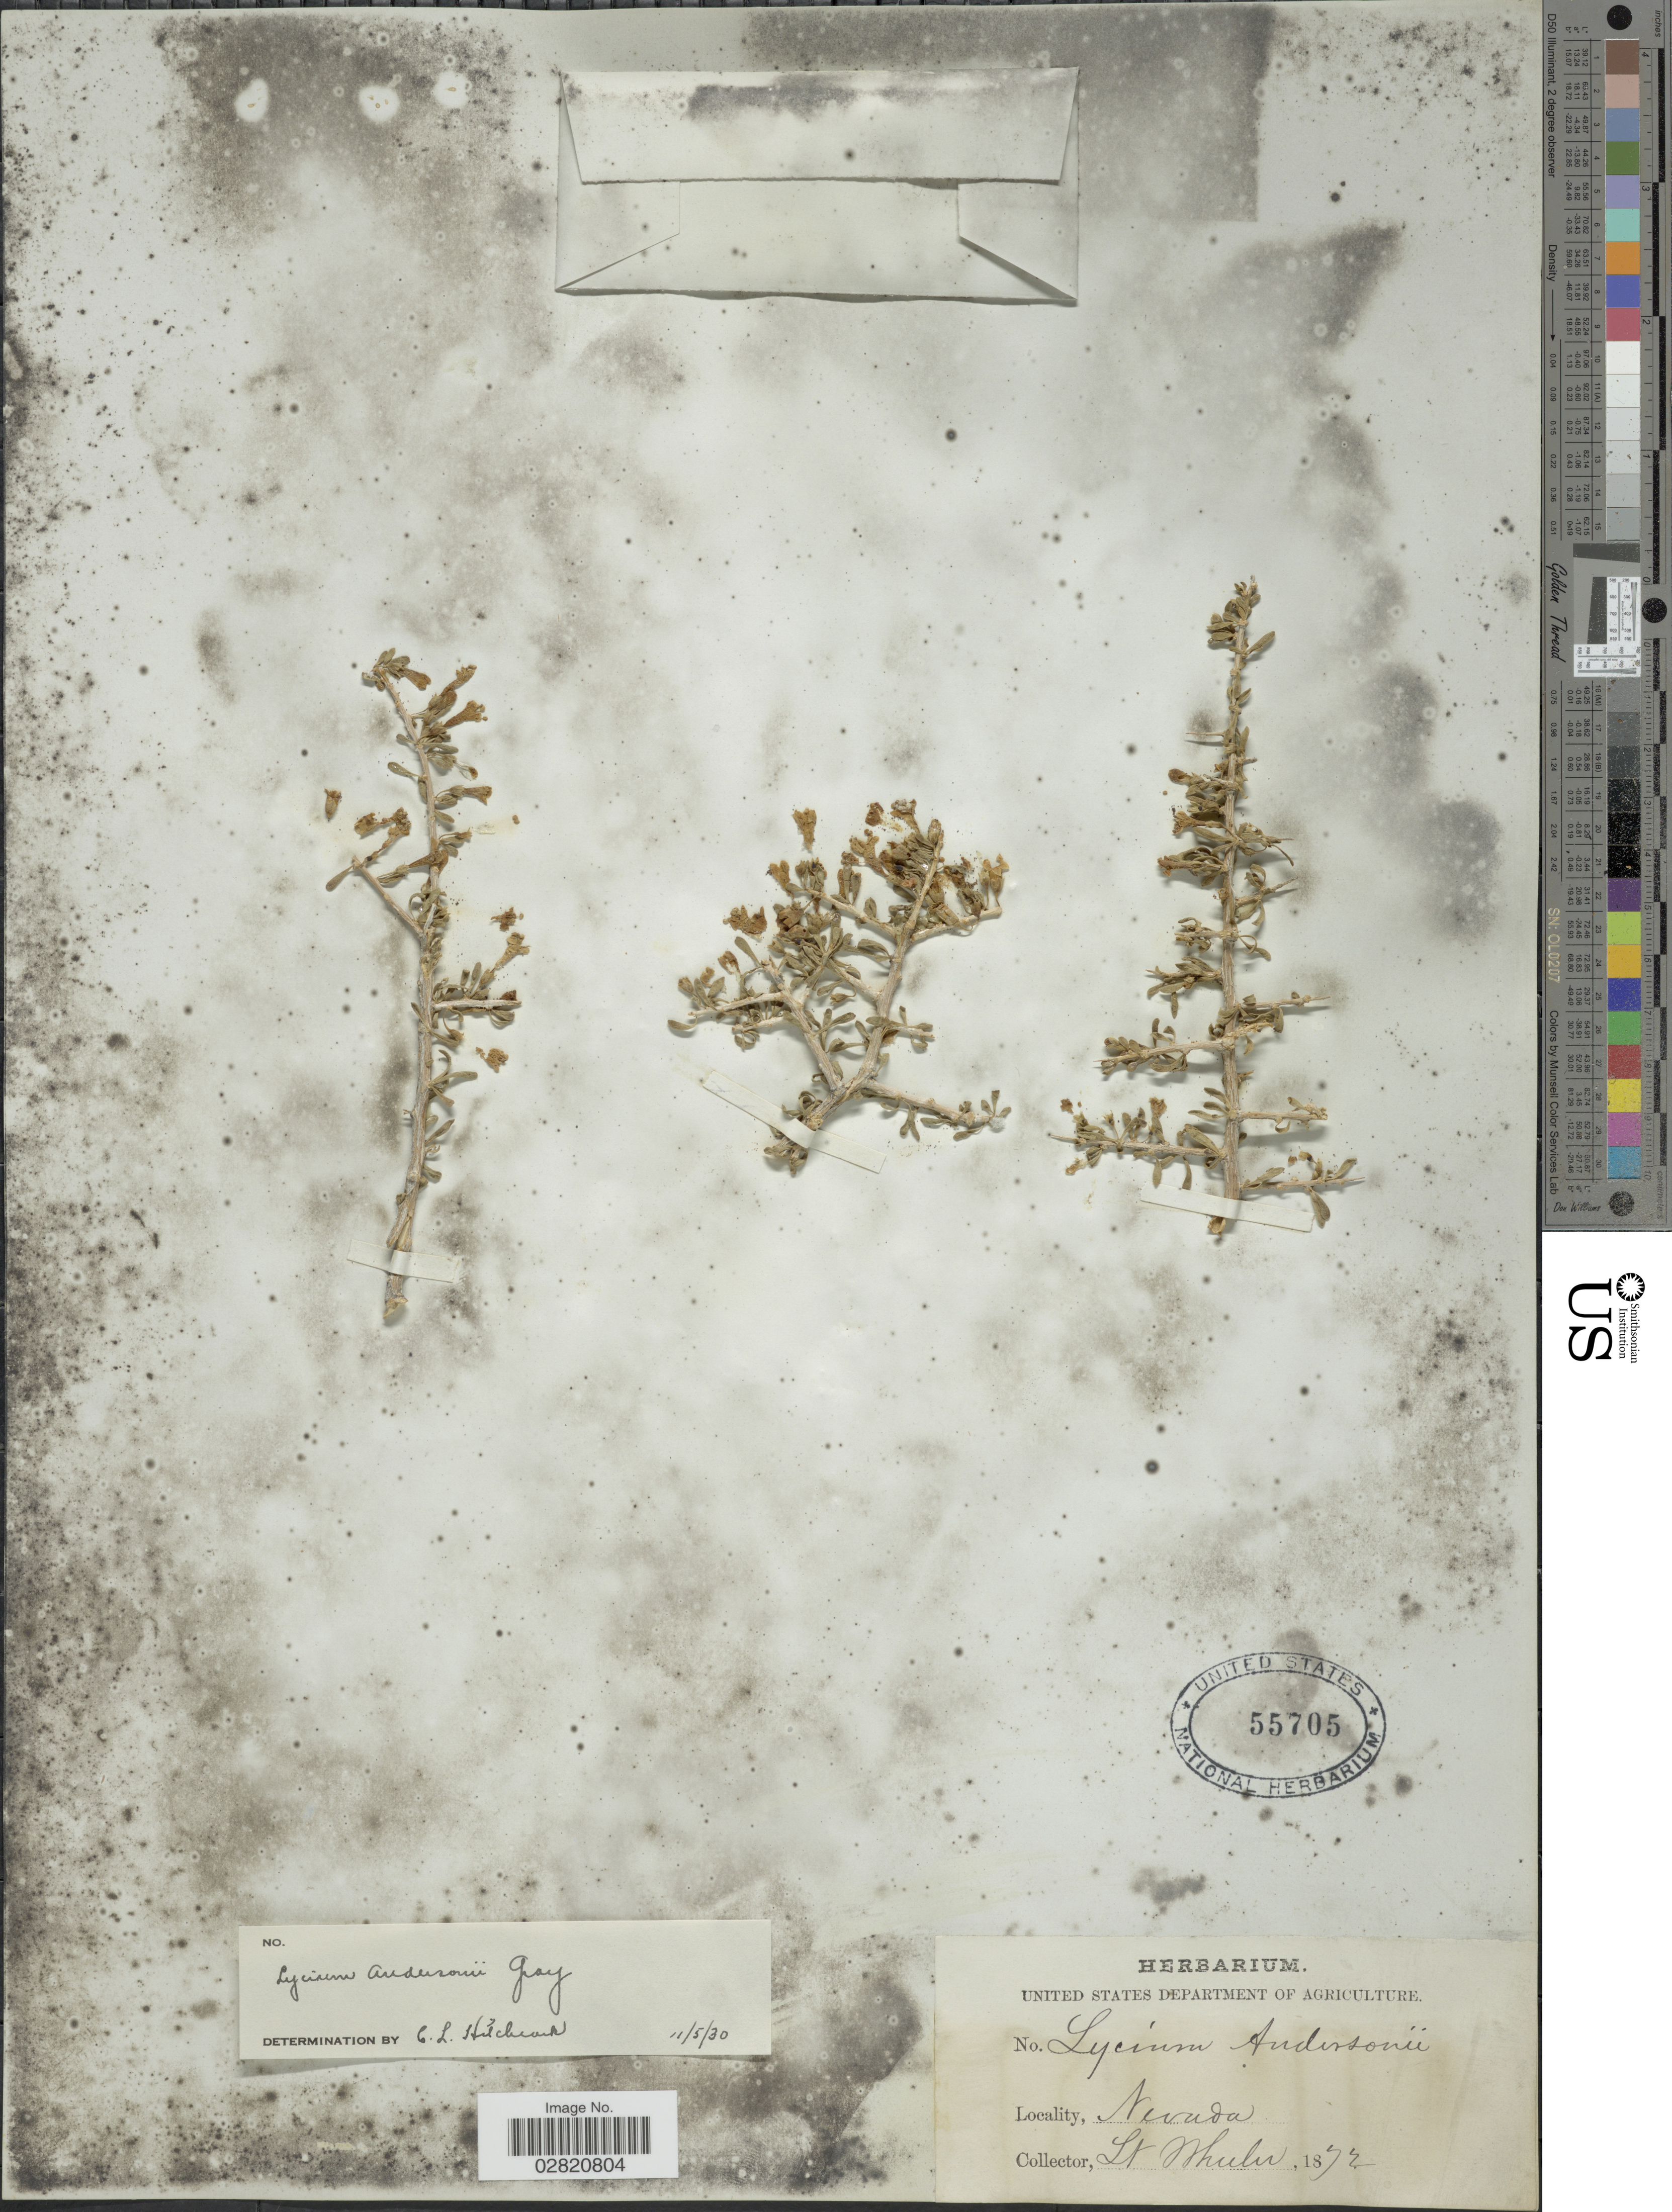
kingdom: Plantae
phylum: Tracheophyta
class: Magnoliopsida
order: Solanales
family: Solanaceae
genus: Lycium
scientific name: Lycium andersonii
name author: A. Gray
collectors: L. Wheeler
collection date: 1872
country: United States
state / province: Nevada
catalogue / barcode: US 55705